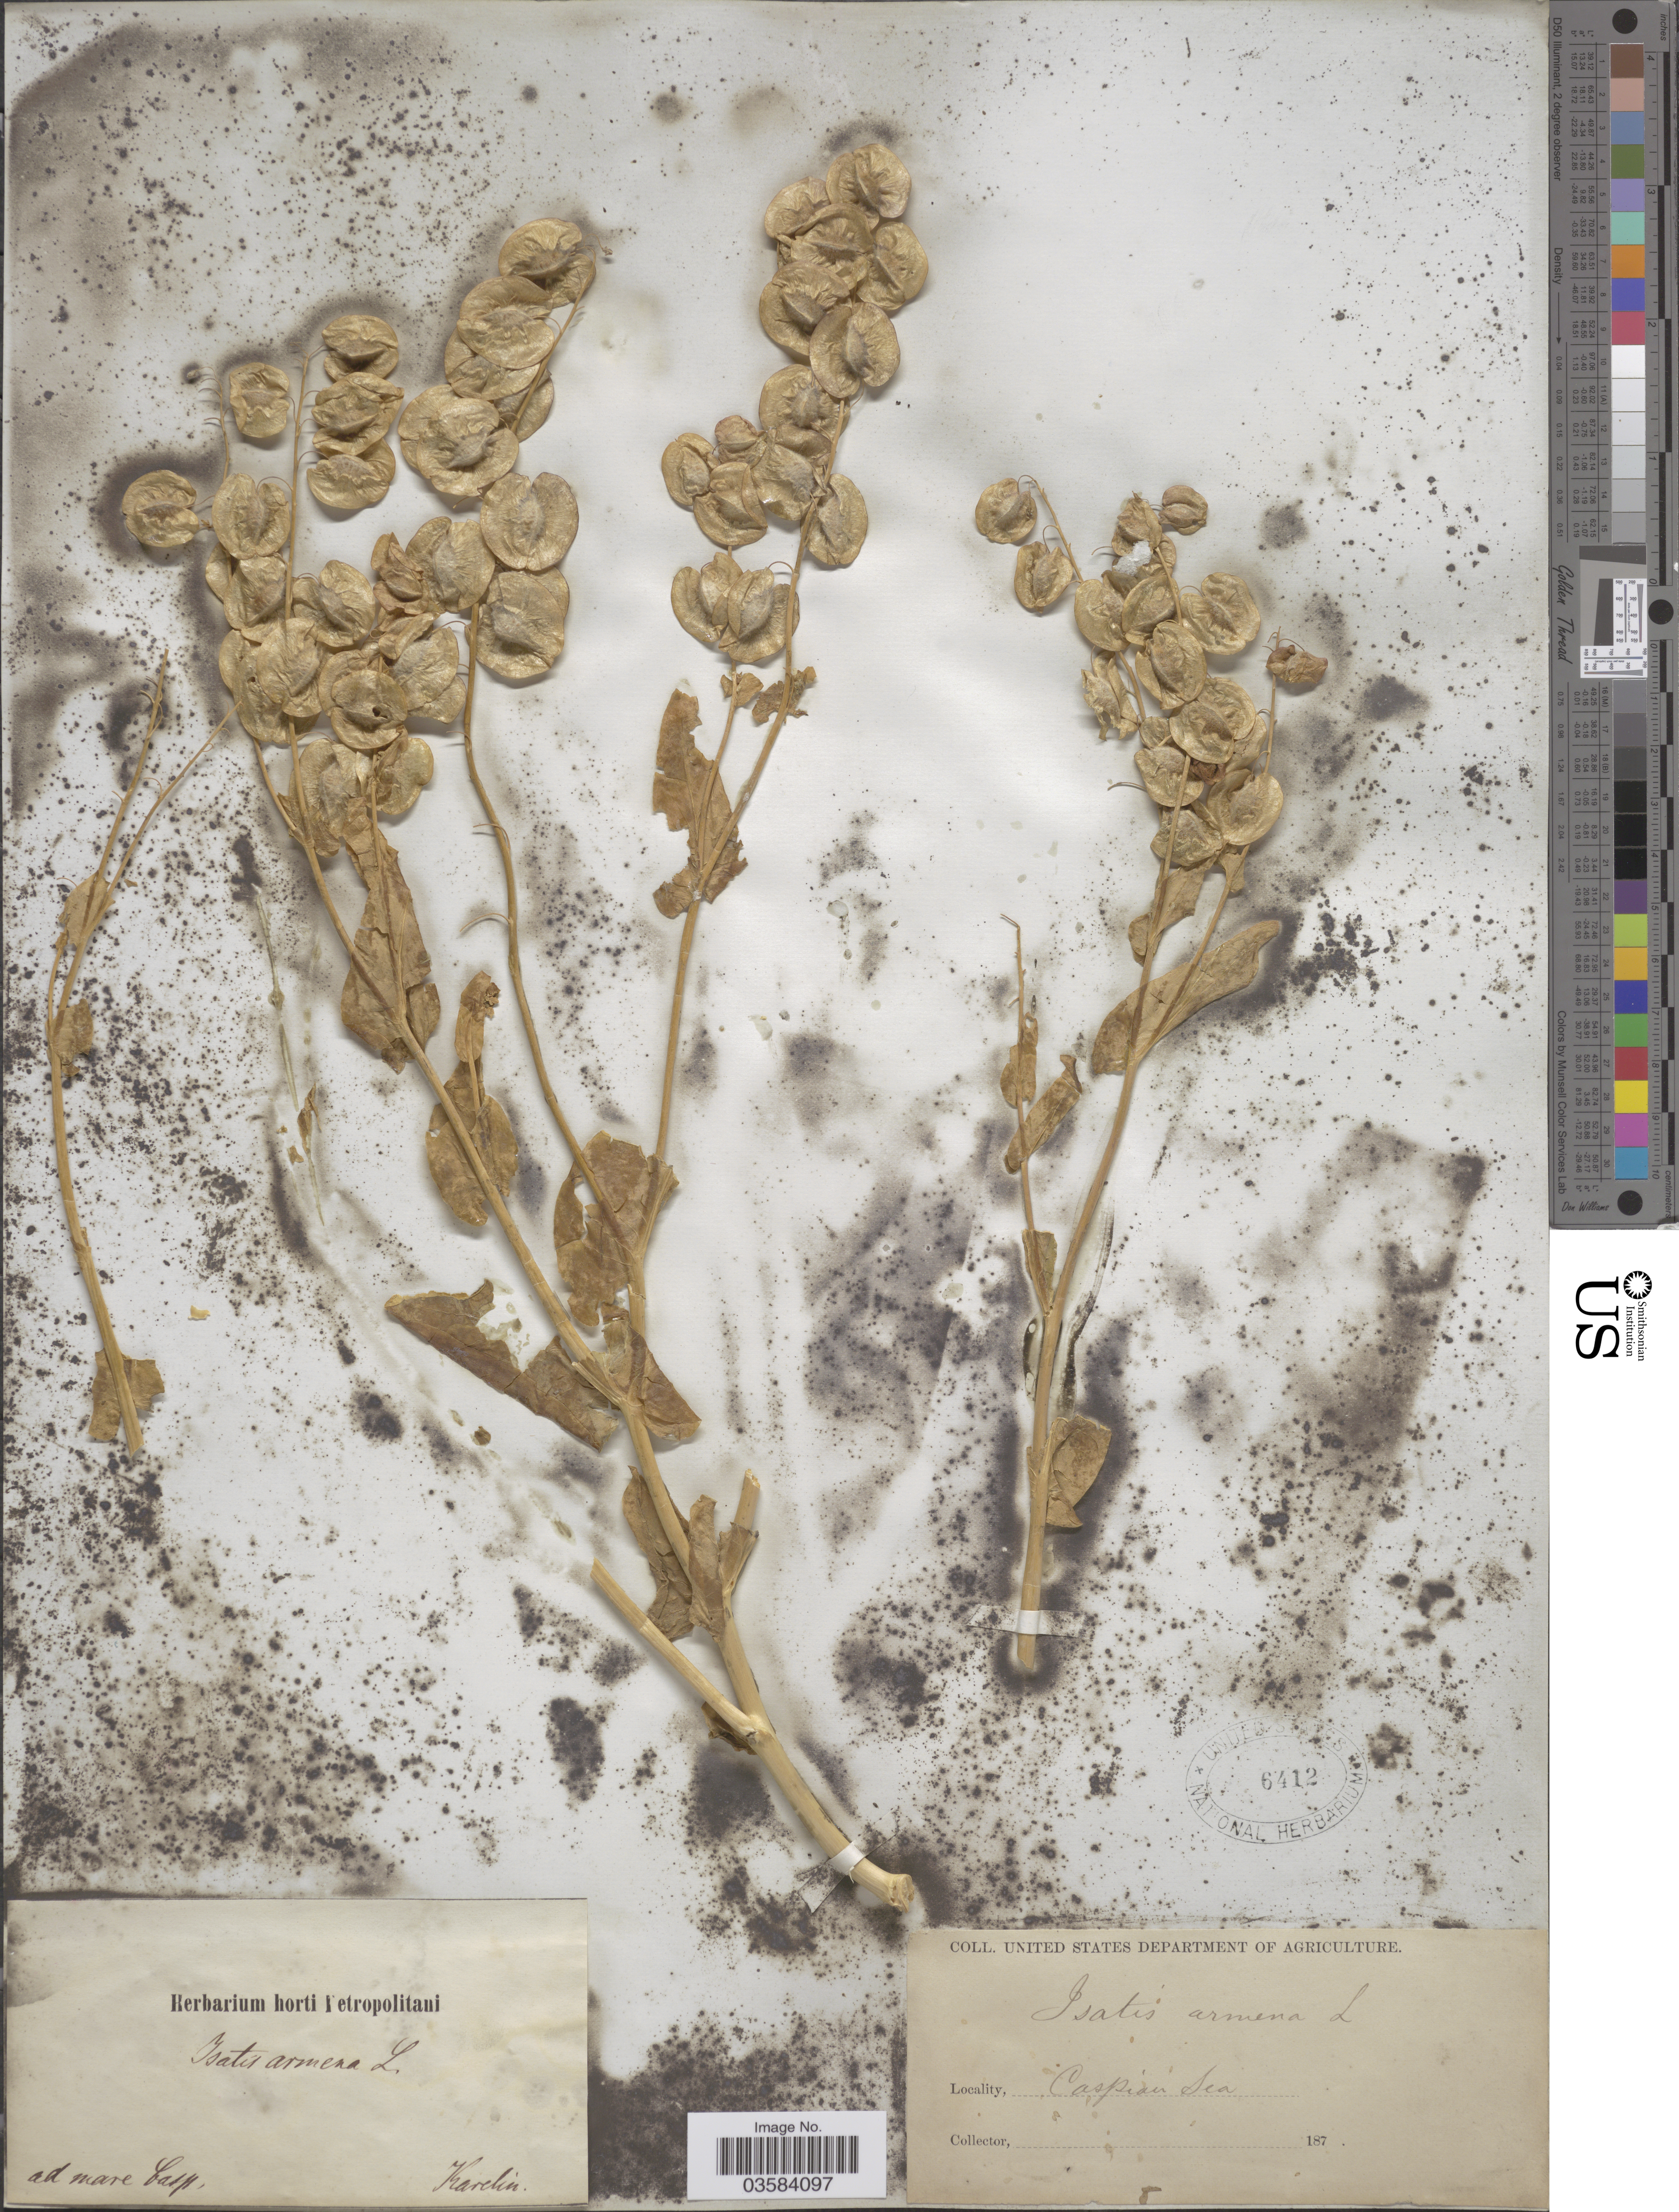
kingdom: Plantae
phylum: Tracheophyta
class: Magnoliopsida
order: Brassicales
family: Brassicaceae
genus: Sameraria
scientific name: Sameraria armena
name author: (L.) Desv.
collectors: Karelin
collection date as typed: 187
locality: Ad mare Casp. Caspian Sea.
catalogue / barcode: US 6412